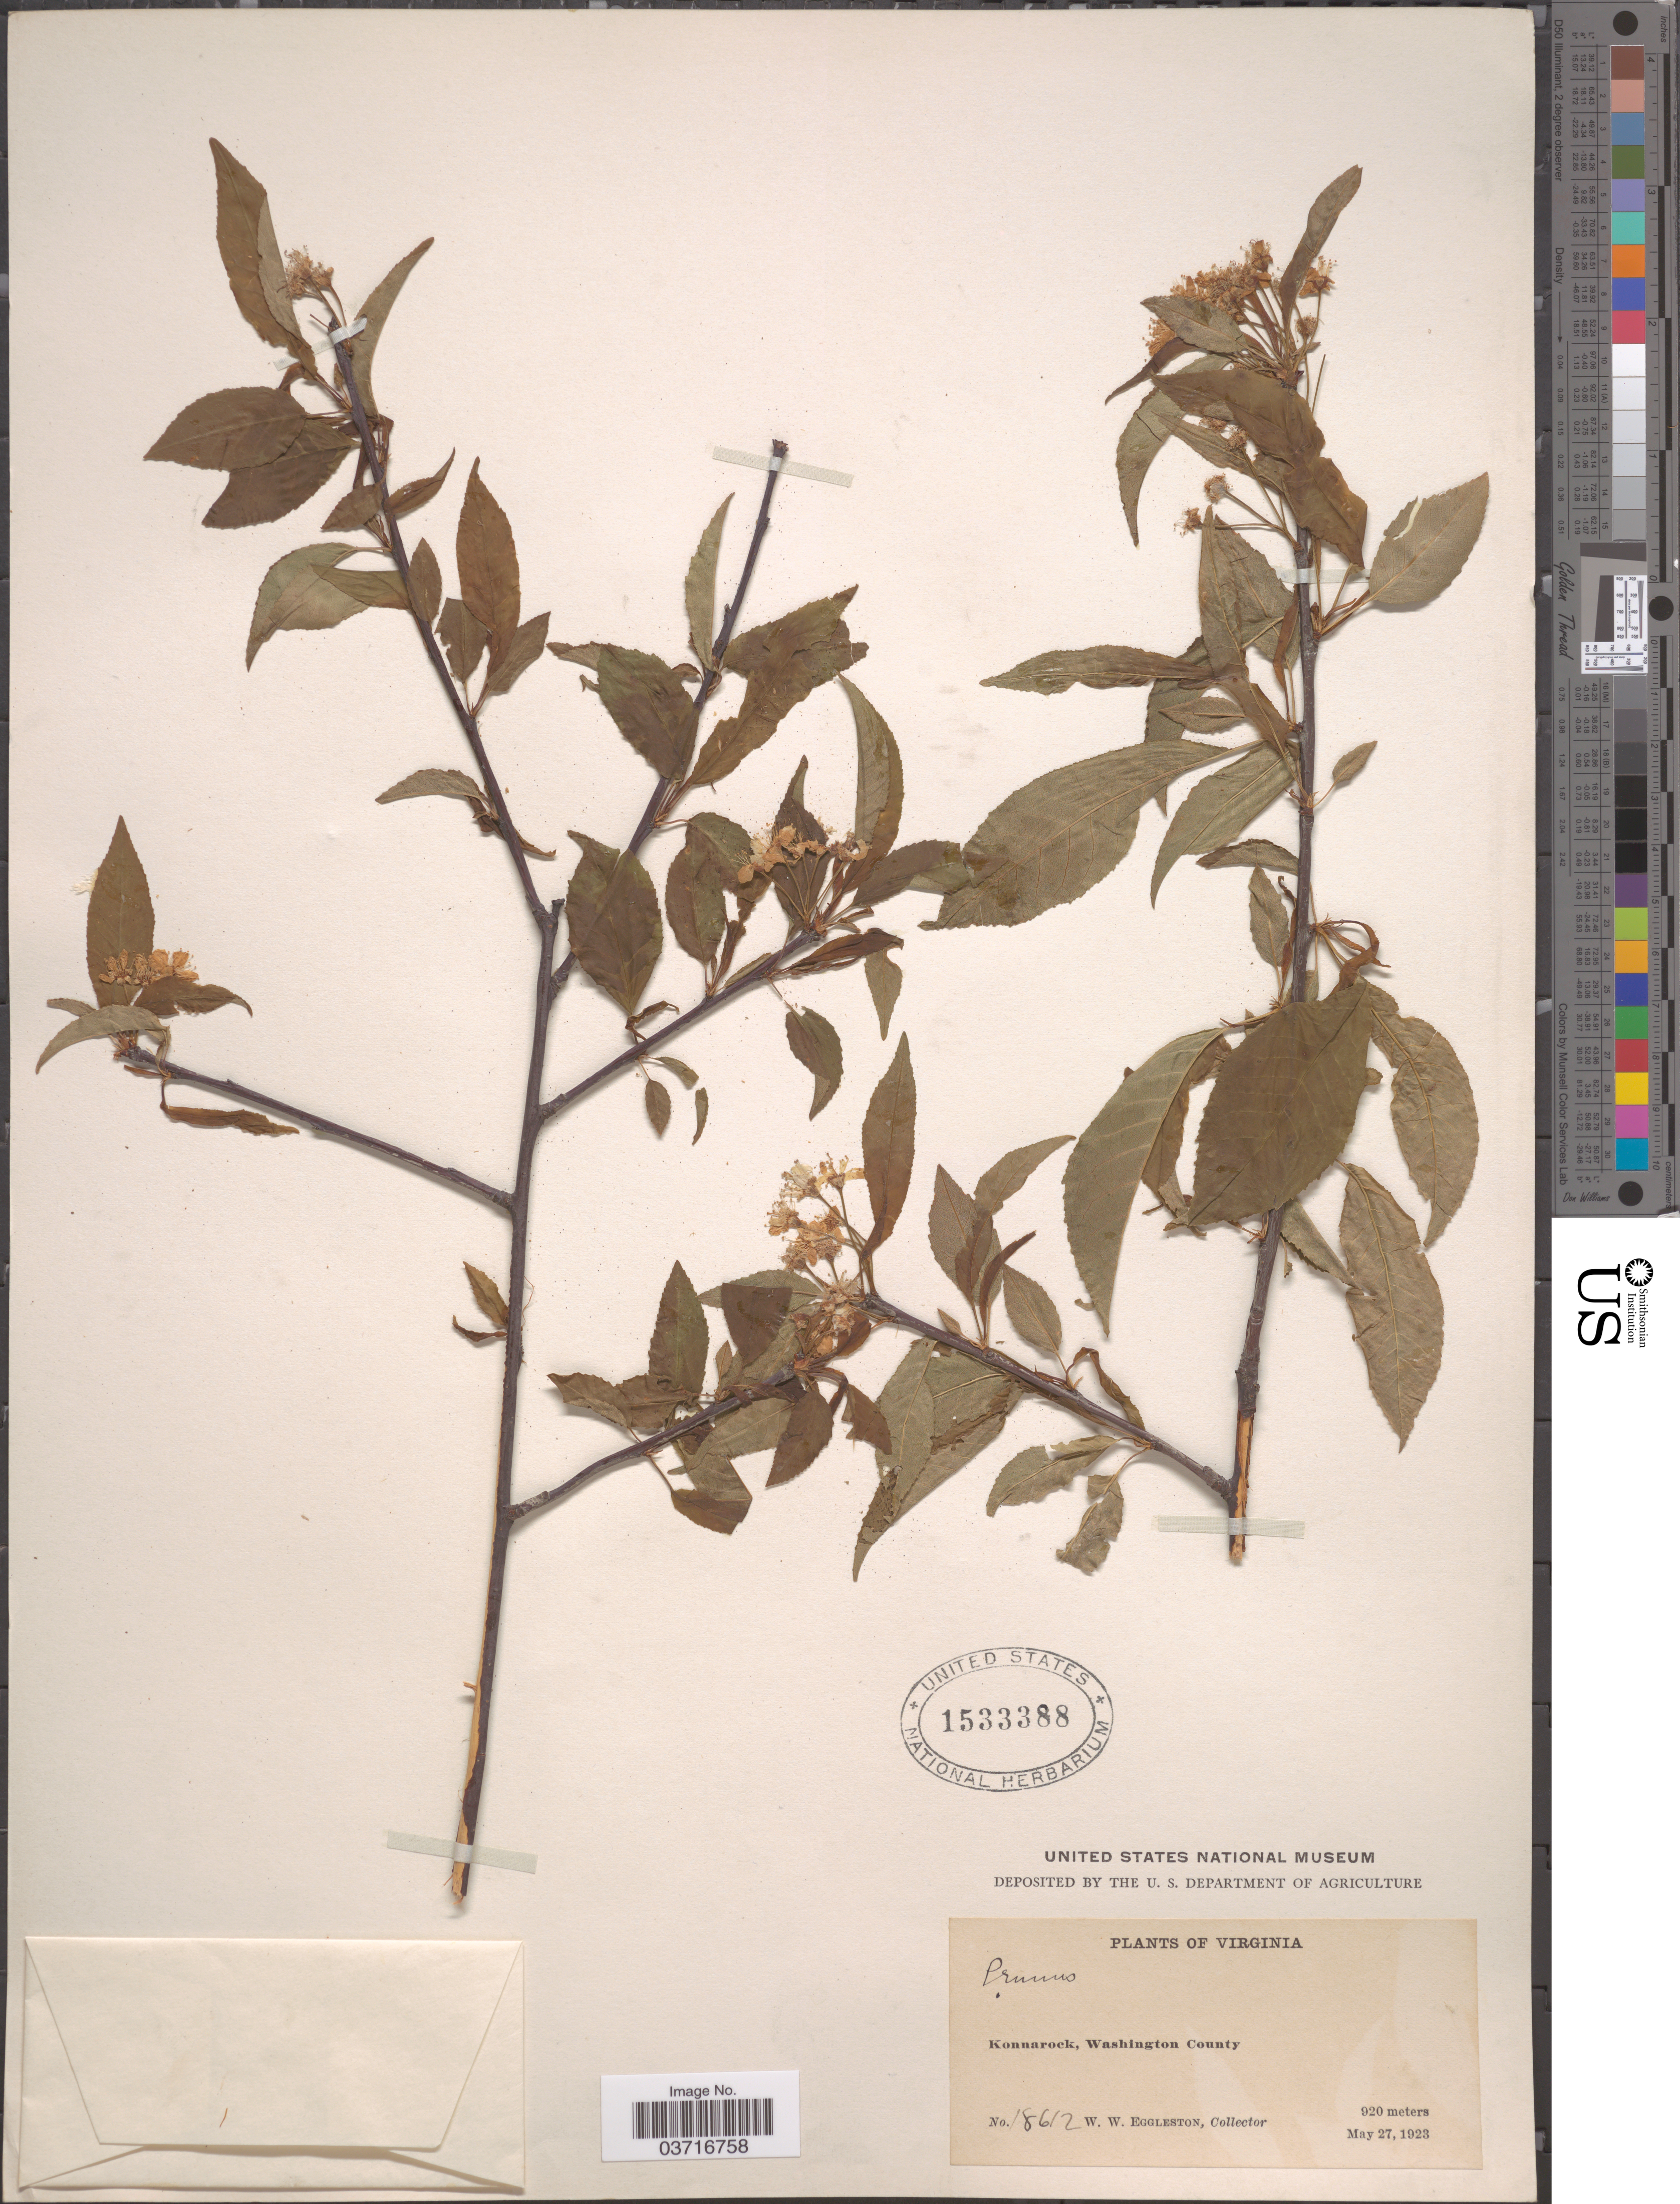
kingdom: Plantae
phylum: Tracheophyta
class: Magnoliopsida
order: Rosales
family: Rosaceae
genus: Prunus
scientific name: Prunus sp.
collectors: W. W. Eggleston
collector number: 18612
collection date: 1923-05-27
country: United States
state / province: Virginia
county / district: Washington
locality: Konnarock, Washington County.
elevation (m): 920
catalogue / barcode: US 1533388